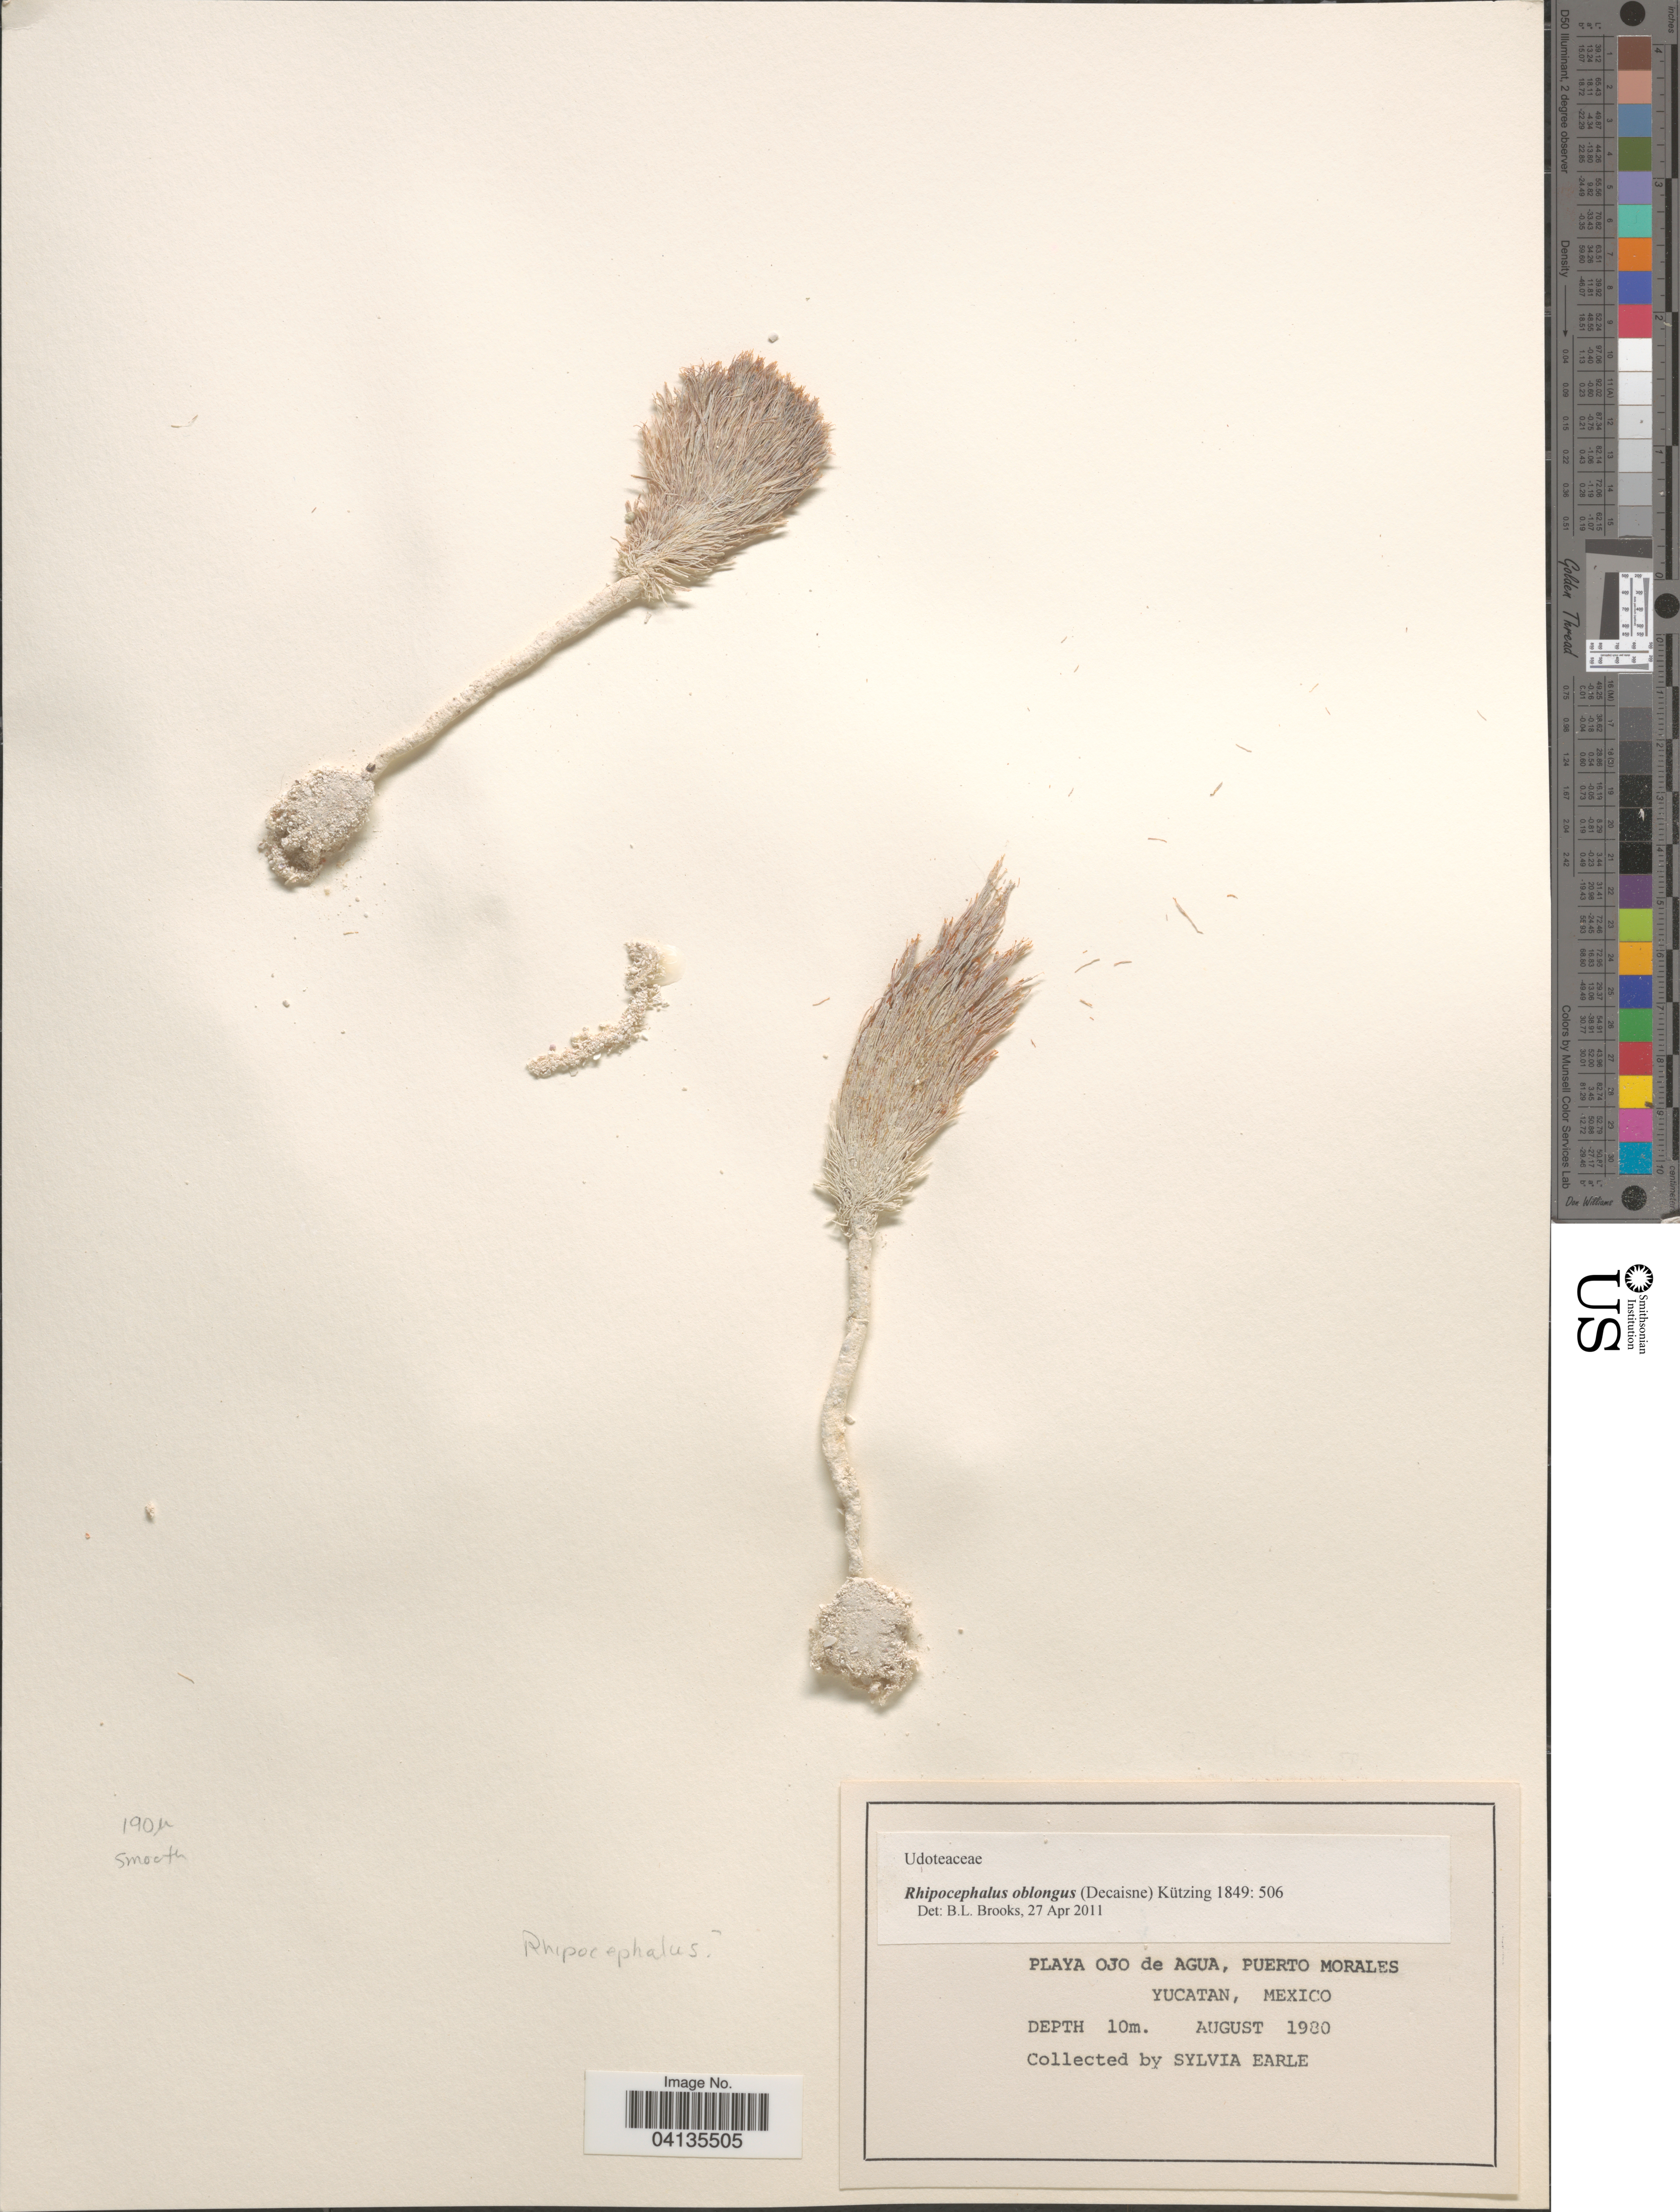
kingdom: Plantae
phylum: Chlorophyta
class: Ulvophyceae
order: Bryopsidales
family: Udoteaceae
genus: Rhipocephalus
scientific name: Rhipocephalus oblongus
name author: (Decne.) Kütz.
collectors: S. A. Earle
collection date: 1980-08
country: Mexico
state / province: Yucatán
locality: Playa Ojo de Agua, Puerto Morales.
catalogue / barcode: US 329140